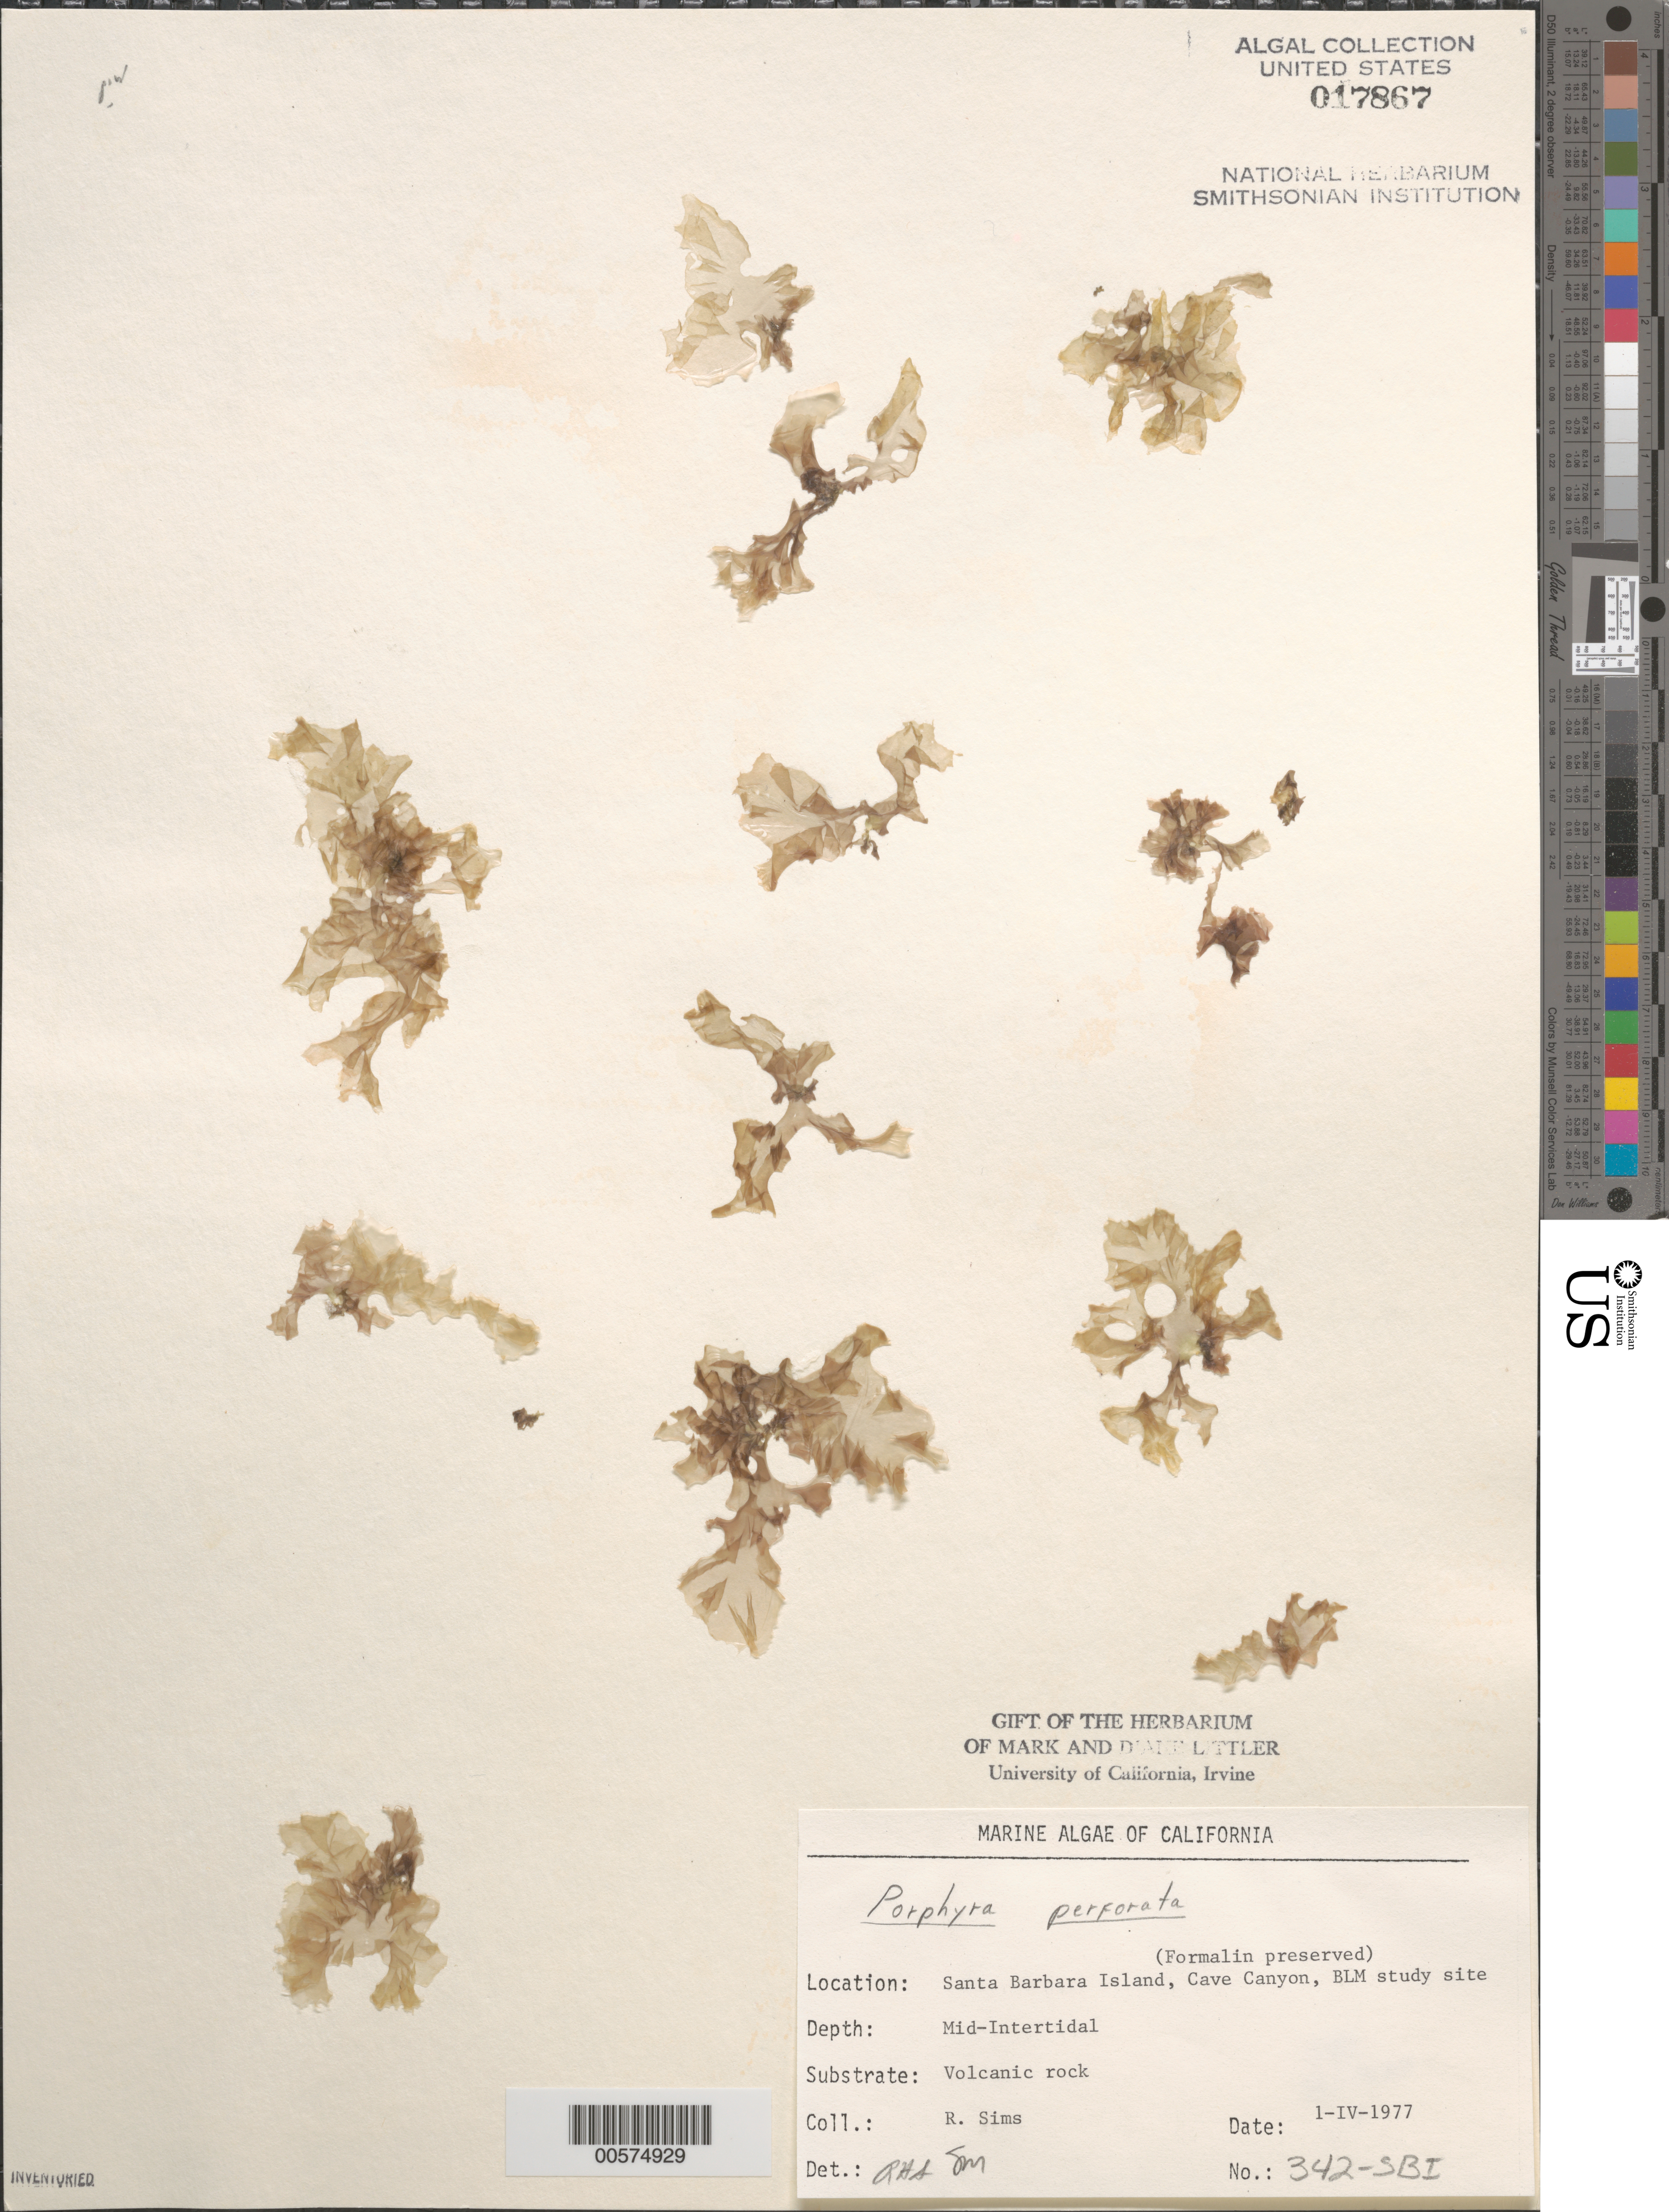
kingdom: Plantae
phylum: Rhodophyta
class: Bangiophyceae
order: Bangiales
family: Bangiaceae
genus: Pyropia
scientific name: Pyropia perforata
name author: (J. Agardh) S.C. Lindstrom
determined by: Algae name updating Project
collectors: R. H. Sims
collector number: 342-sbi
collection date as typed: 01 Apr 1977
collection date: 1977-04-01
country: United States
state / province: California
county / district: Santa Barbara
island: Santa Barbara Island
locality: Cave Canyon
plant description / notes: BLM-SOCALBIGHT Rocky Intertidal Survey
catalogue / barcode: US 17867